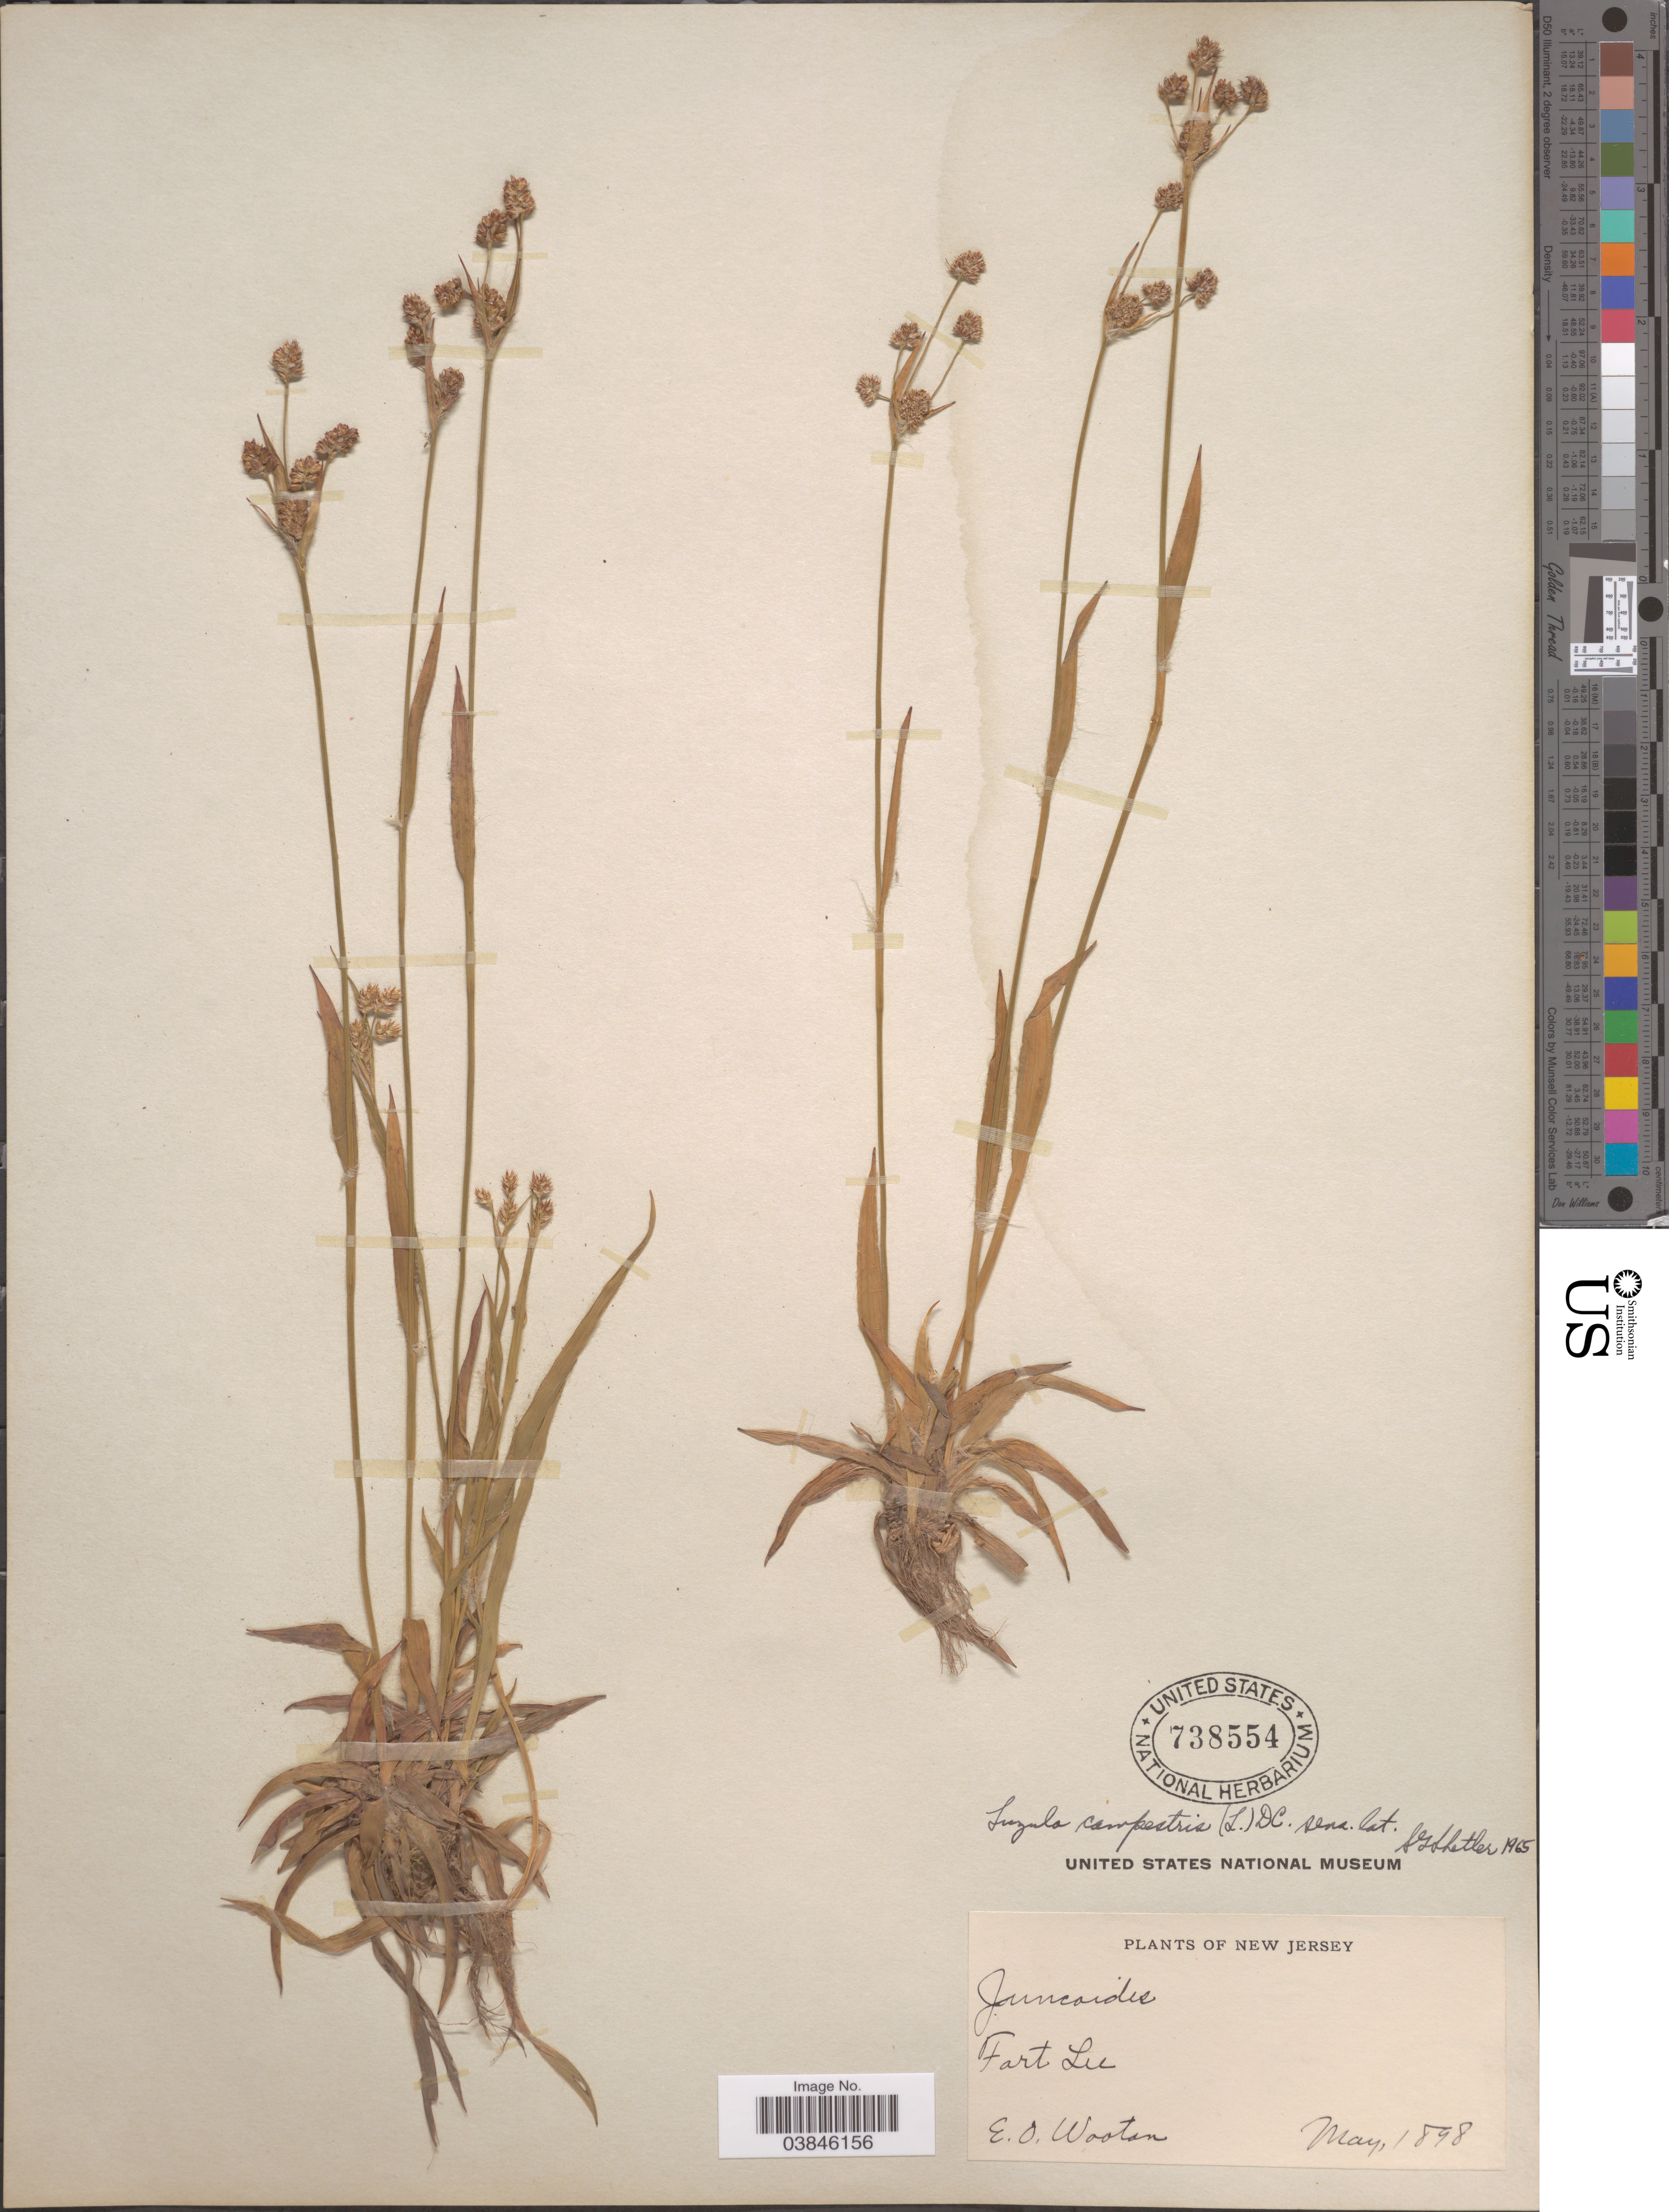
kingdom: Plantae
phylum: Tracheophyta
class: Liliopsida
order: Poales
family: Juncaceae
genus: Luzula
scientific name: Luzula multiflora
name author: (Ehrh.) Lej.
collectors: E. O. Wooton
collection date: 1898-05-01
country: United States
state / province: New Jersey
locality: Fort Lee.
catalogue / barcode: US 738554